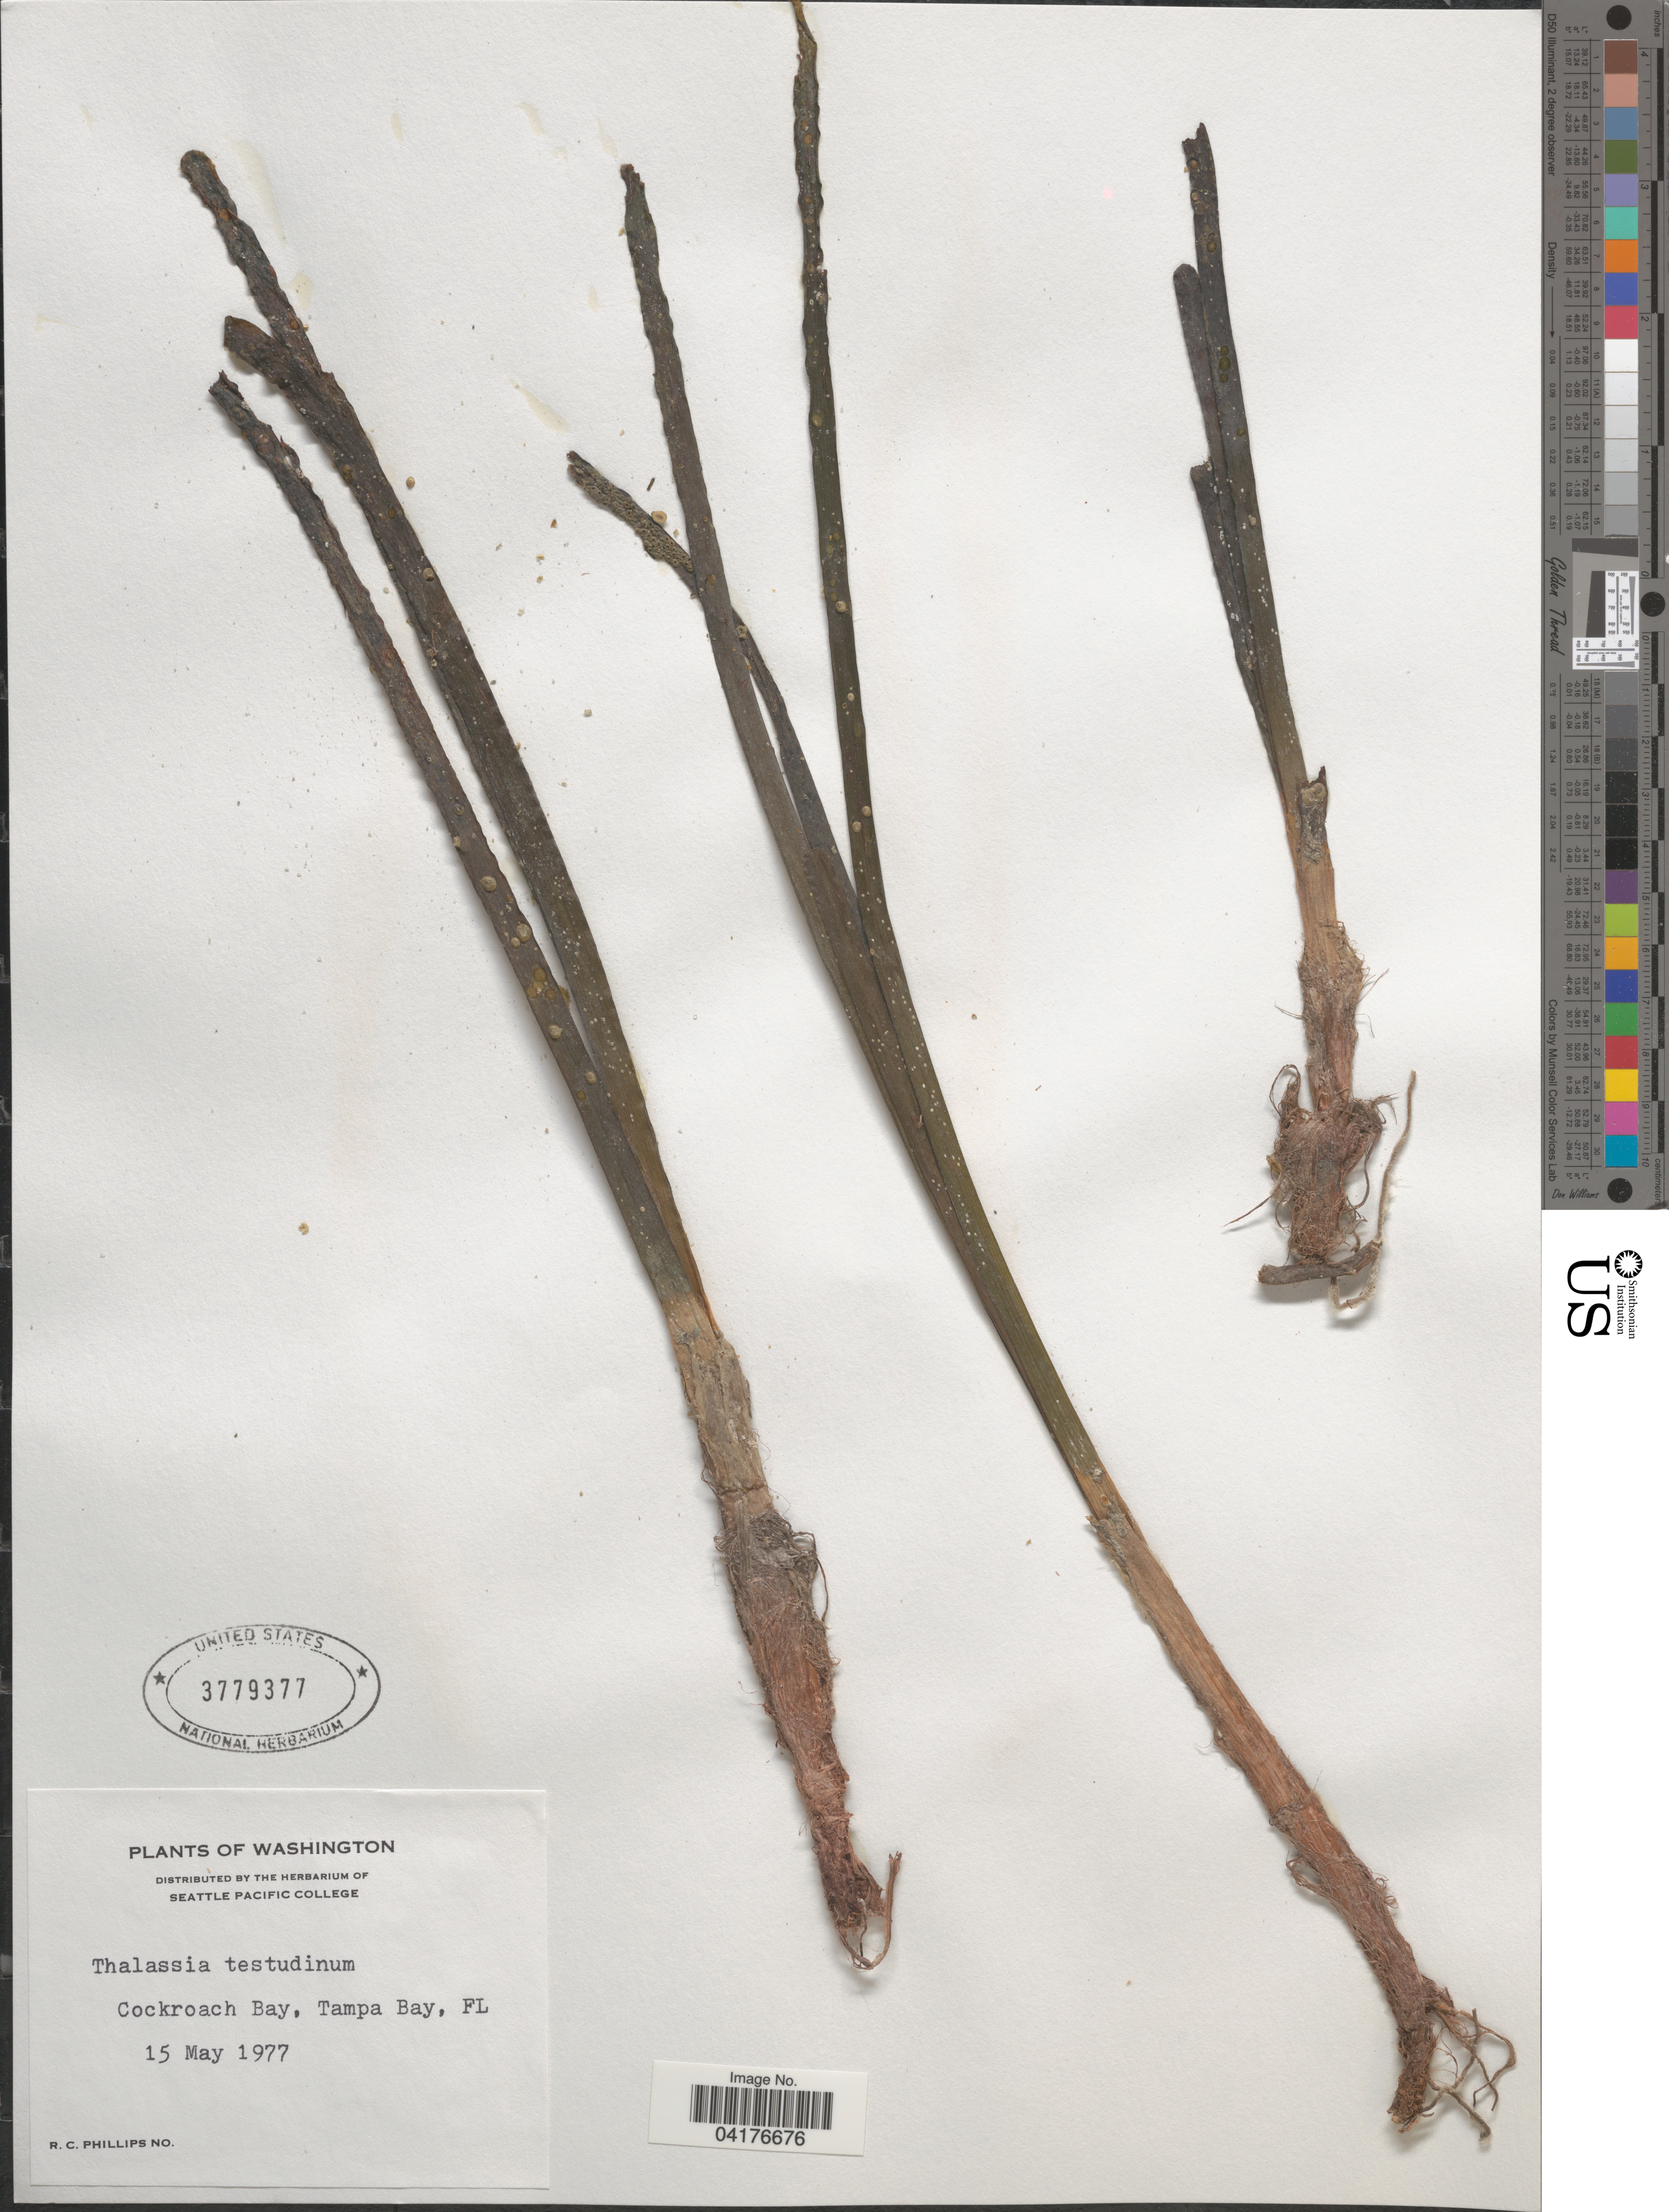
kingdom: Plantae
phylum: Tracheophyta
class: Liliopsida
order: Alismatales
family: Hydrocharitaceae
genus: Thalassia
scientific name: Thalassia testudinum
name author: Banks & Sol. ex K.D. Koenig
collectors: R. C. Phillips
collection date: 1977-05-15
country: United States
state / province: Florida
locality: Cockroach Bay, Tampa Bay.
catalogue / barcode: US 3779377